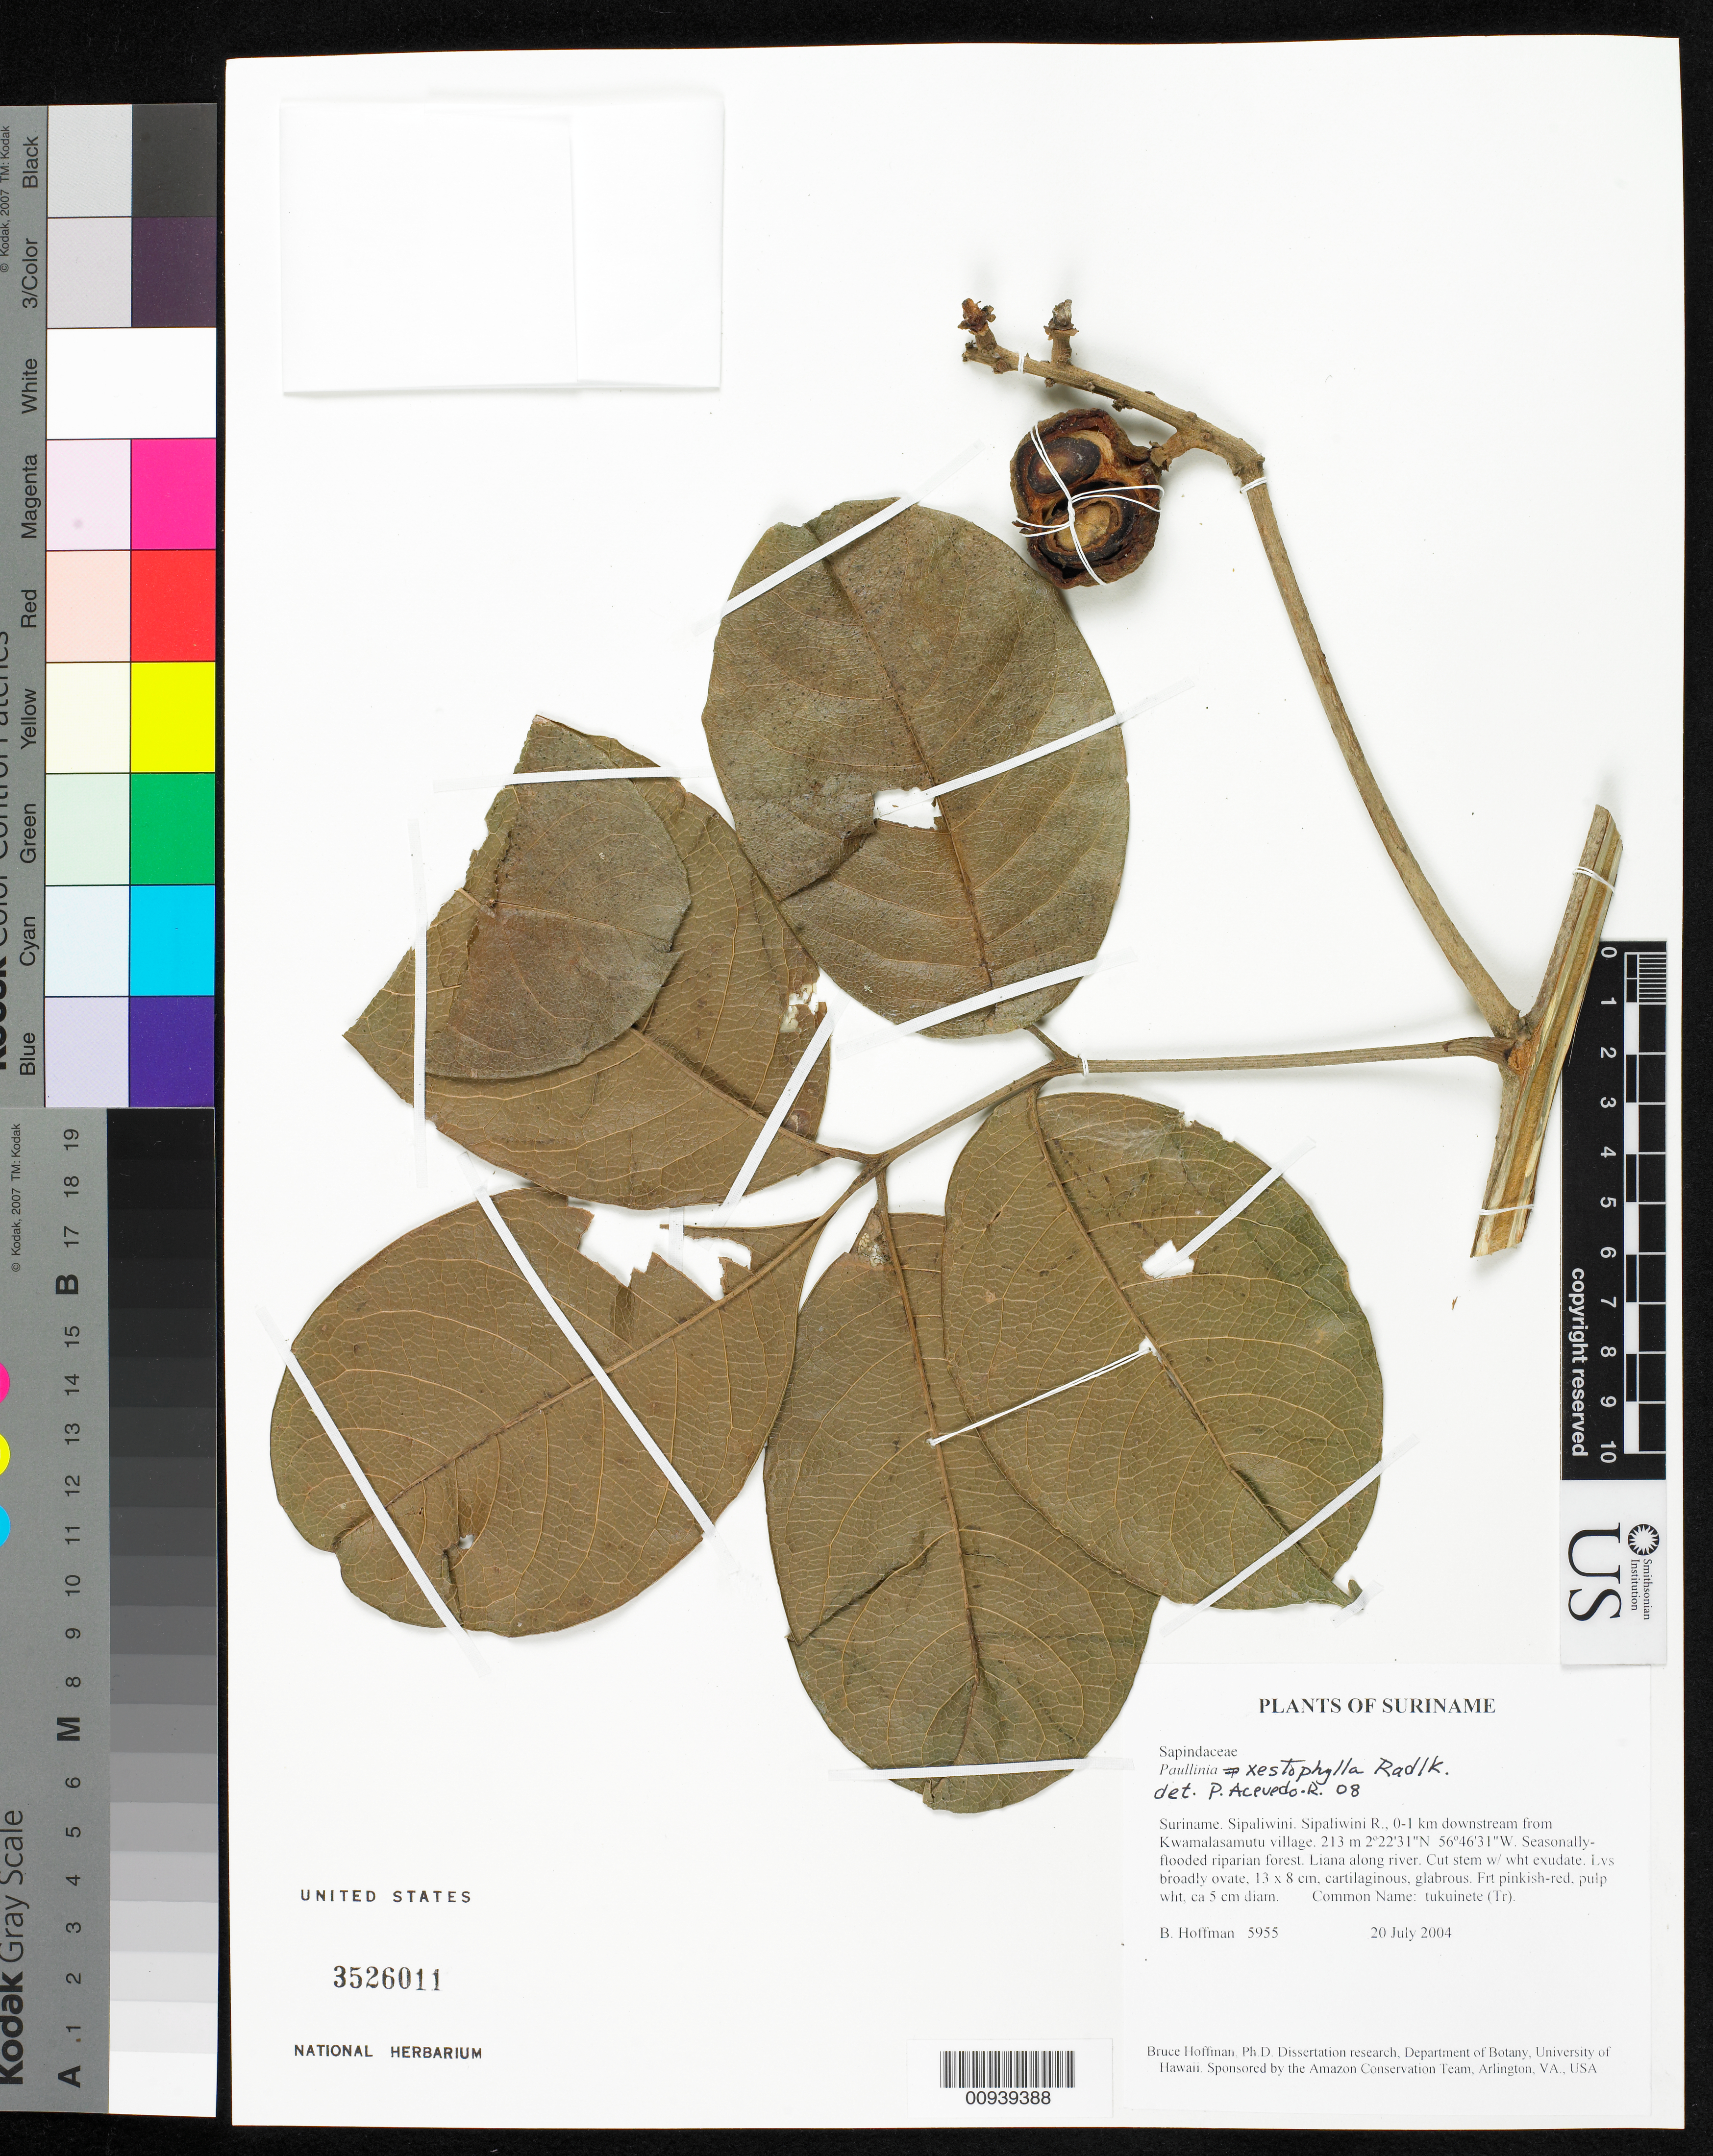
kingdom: Plantae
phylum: Tracheophyta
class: Magnoliopsida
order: Sapindales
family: Sapindaceae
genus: Paullinia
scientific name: Paullinia xestophylla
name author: Radlk.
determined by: Acevedo-Rodríguez, P., (BOT), Smithsonian Institution - National Museum of Natural History (UNITED STATES)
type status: Neotype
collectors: B. Hoffman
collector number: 5955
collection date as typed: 20 July 2004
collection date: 2004-07-20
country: Suriname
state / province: Sipaliwini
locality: Sipaliwini R., 0-1 km downstream from Kwamalasamutu village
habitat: Seasonally-flooded riparian forest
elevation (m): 213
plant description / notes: Specimen cited by Acevedo (by US barcode, 00939388) as "neotype" but neotypification is unnecessary; a duplicate of the original type collection, Filguieras [herb. Schwacke] 10502 is extant at M.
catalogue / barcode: US 3526011